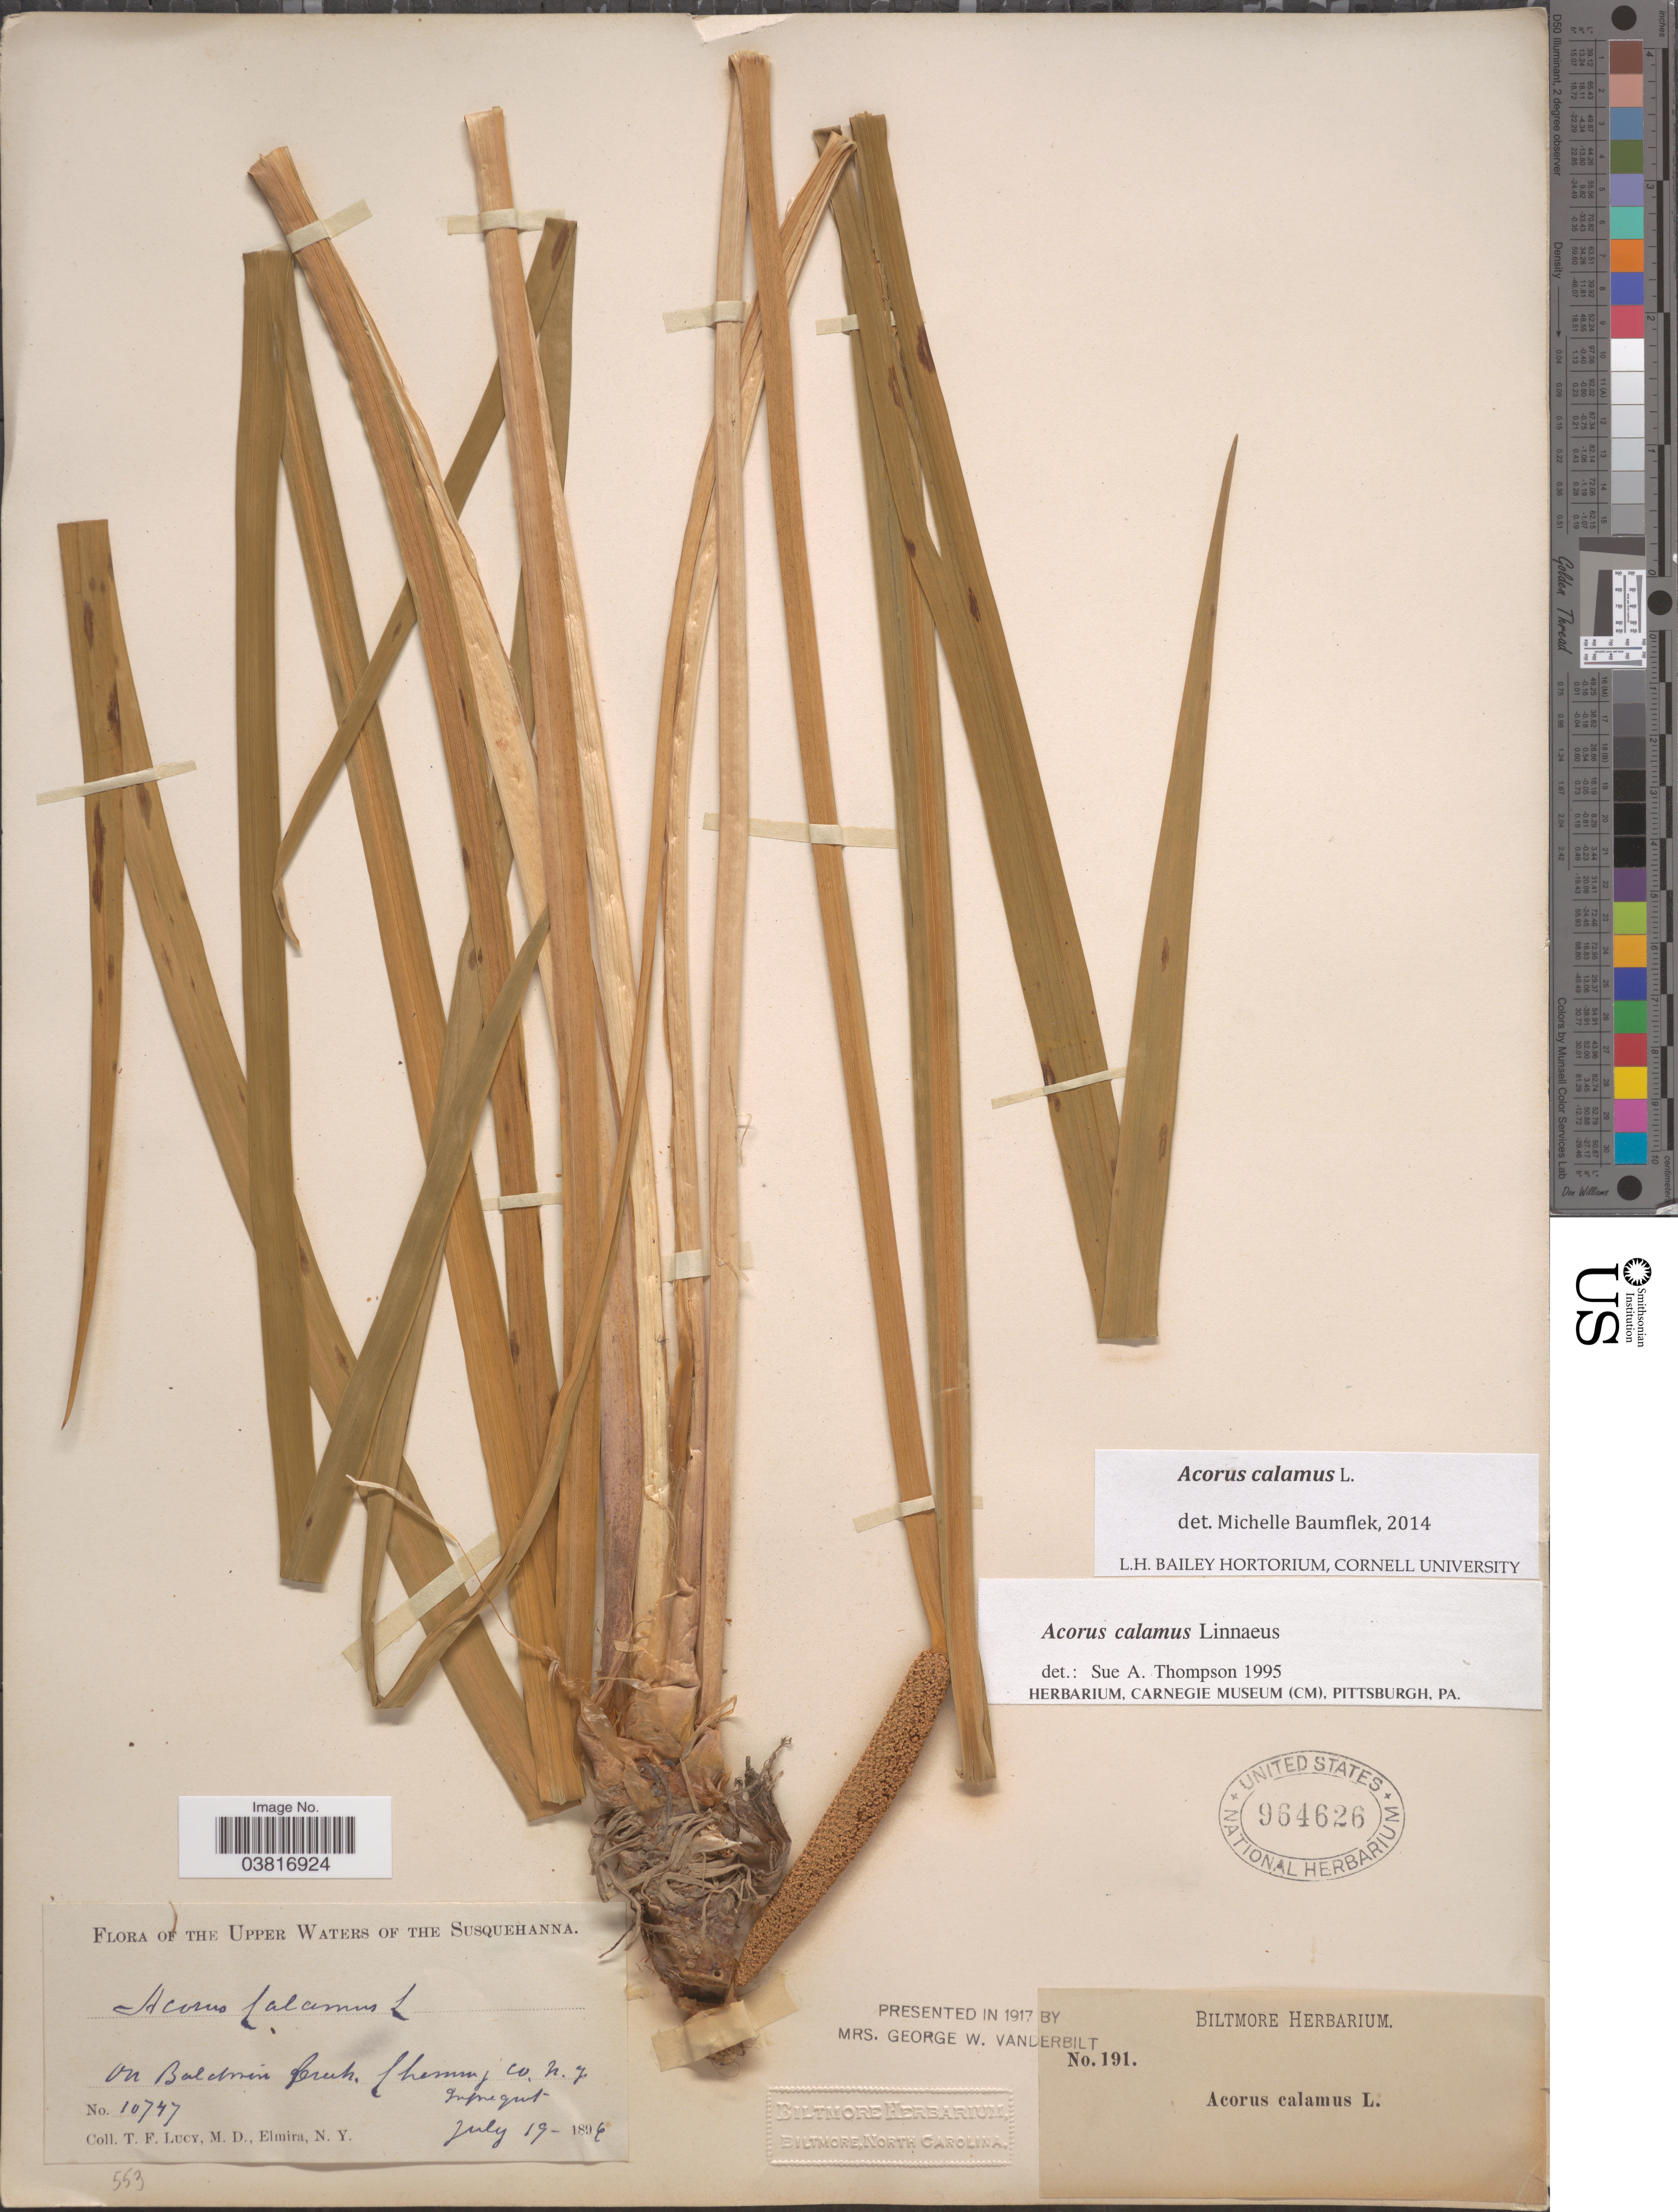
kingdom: Plantae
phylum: Tracheophyta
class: Liliopsida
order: Acorales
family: Acoraceae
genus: Acorus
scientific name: Acorus calamus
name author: L.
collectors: T. Lucy & M. Elmira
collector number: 10747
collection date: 1896-07-19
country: United States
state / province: New York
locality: The Upper Waters of The Susquehanna. On Baldwin Creek. Chemung Co.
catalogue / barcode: US 964626